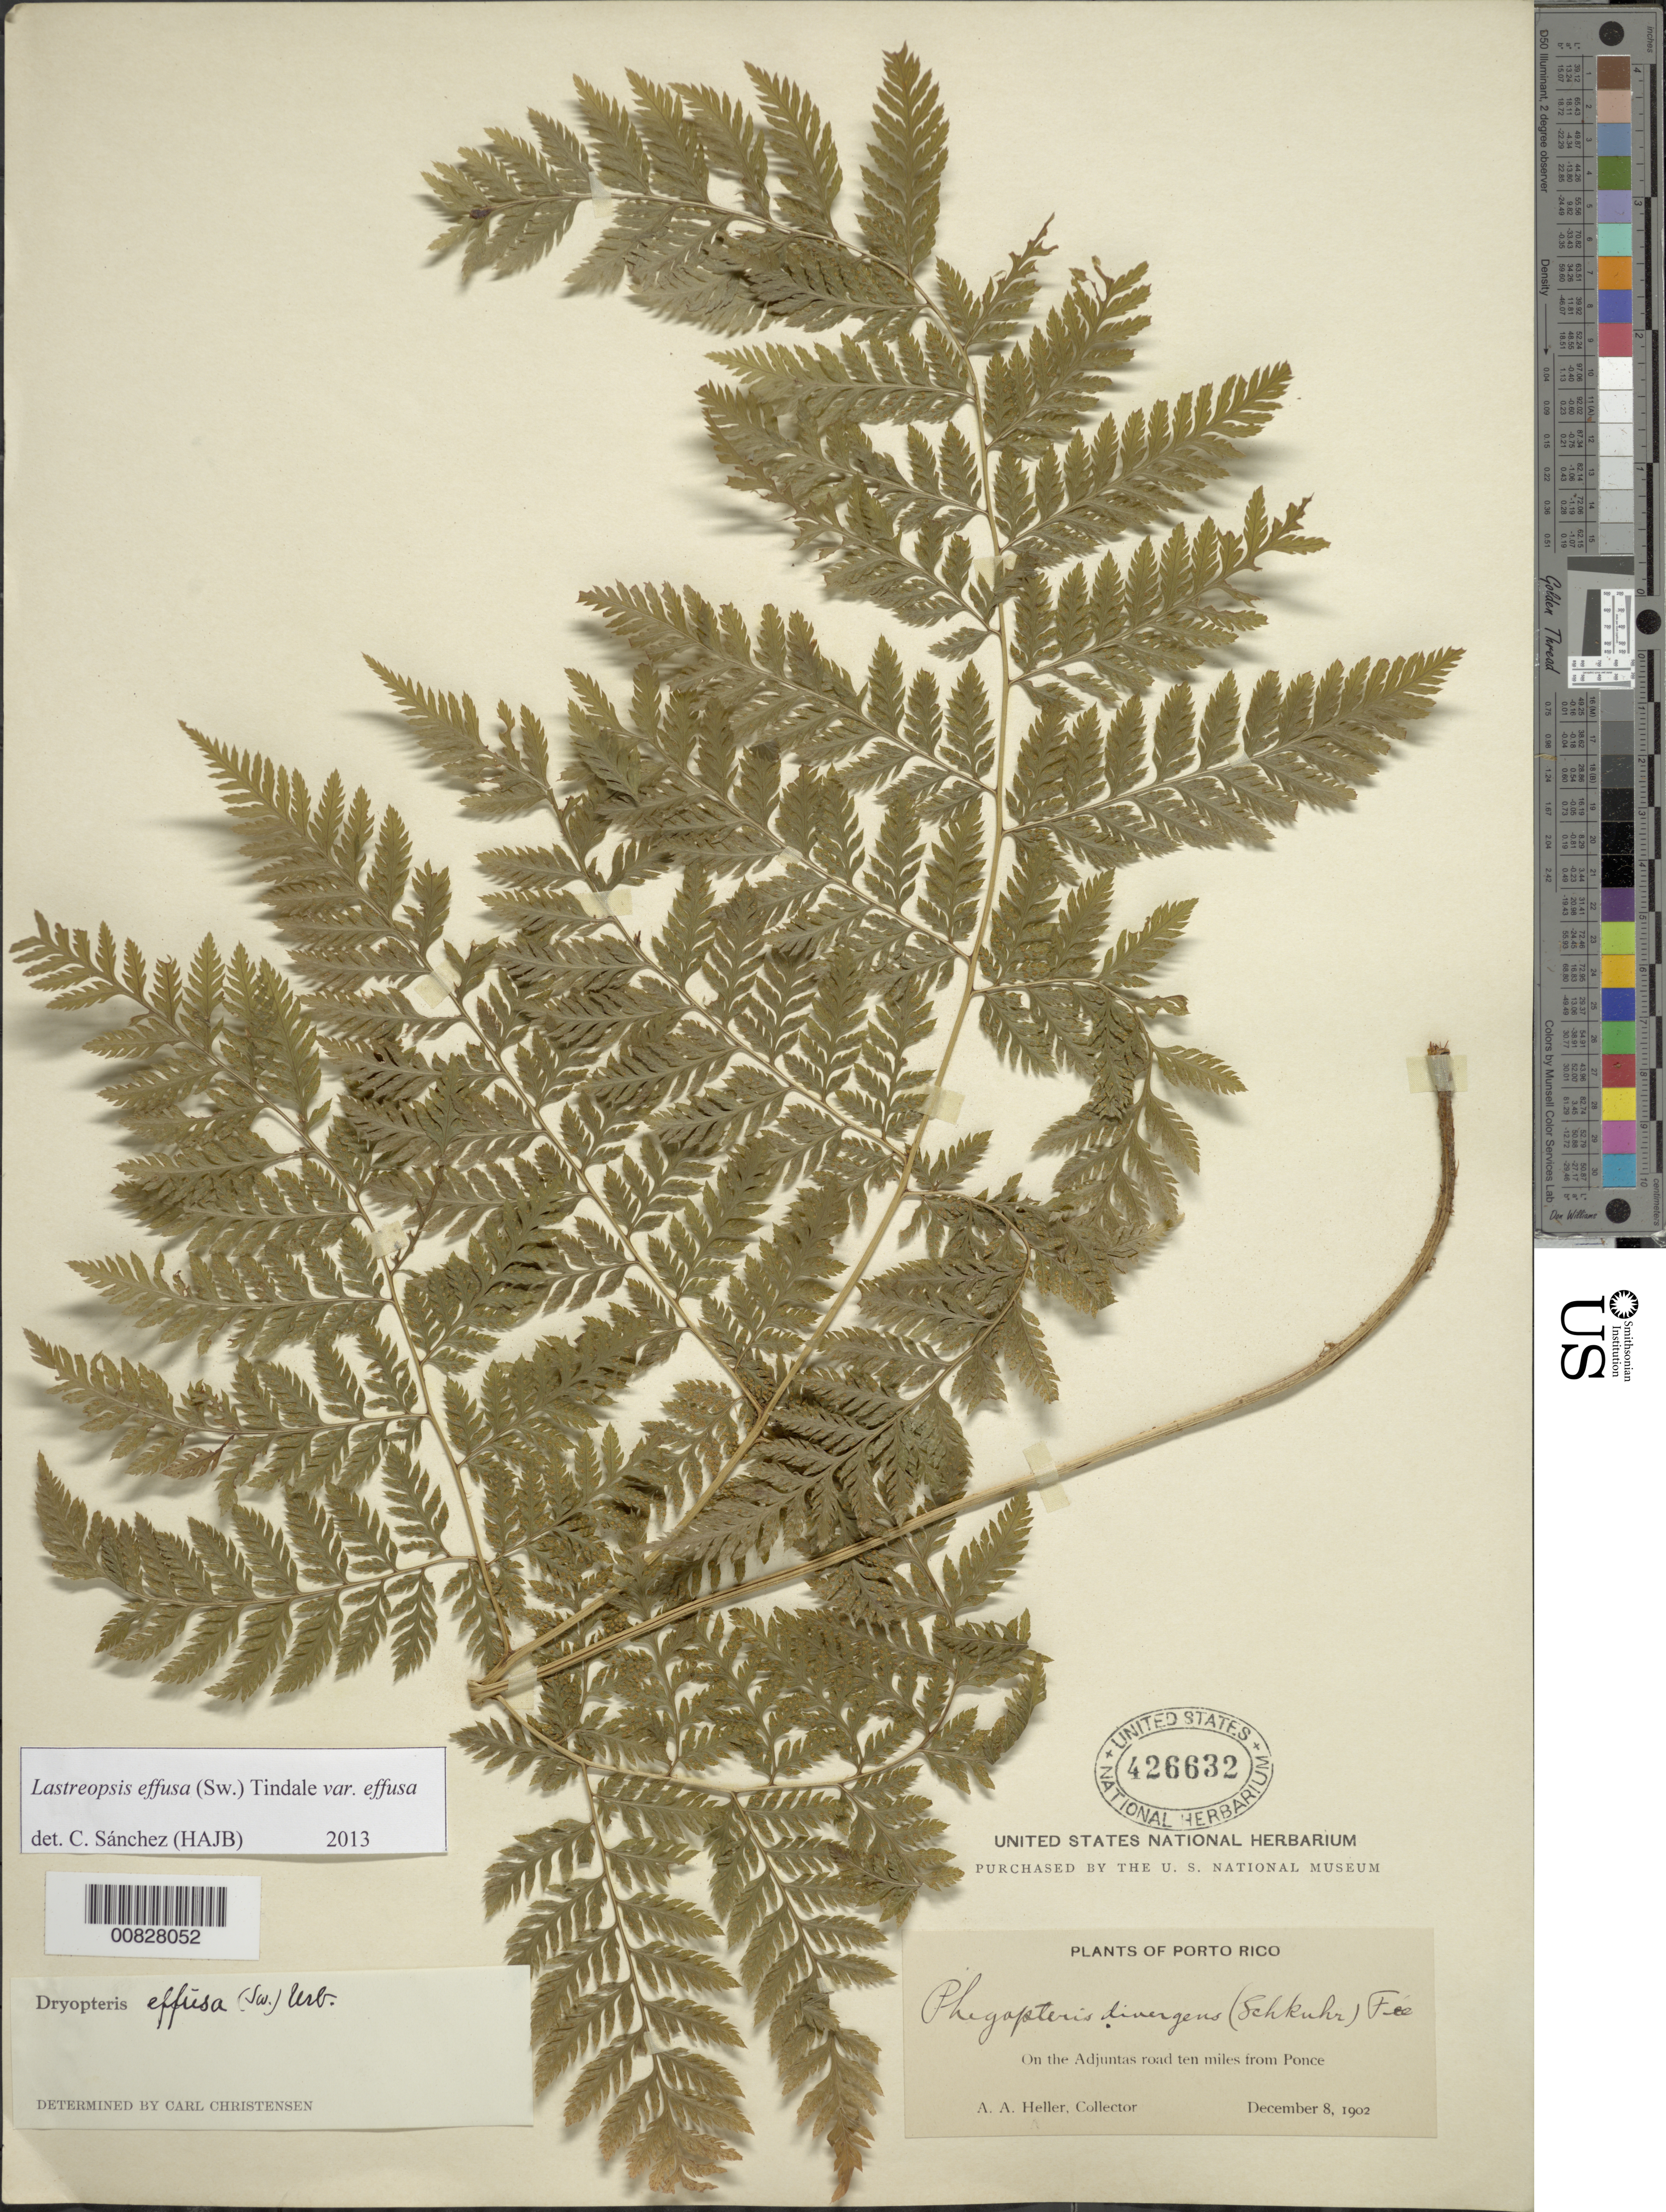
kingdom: Plantae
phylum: Tracheophyta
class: Polypodiopsida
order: Polypodiales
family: Dryopteridaceae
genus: Parapolystichum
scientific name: Parapolystichum effusum var. effusum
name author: (Sw.) Ching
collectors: A. A. Heller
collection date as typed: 08 Dec 1902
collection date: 1902-12-08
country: Puerto Rico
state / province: Adjuntas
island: Puerto Rico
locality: Adjuntas road, 10 miles from Ponce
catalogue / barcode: US 426632